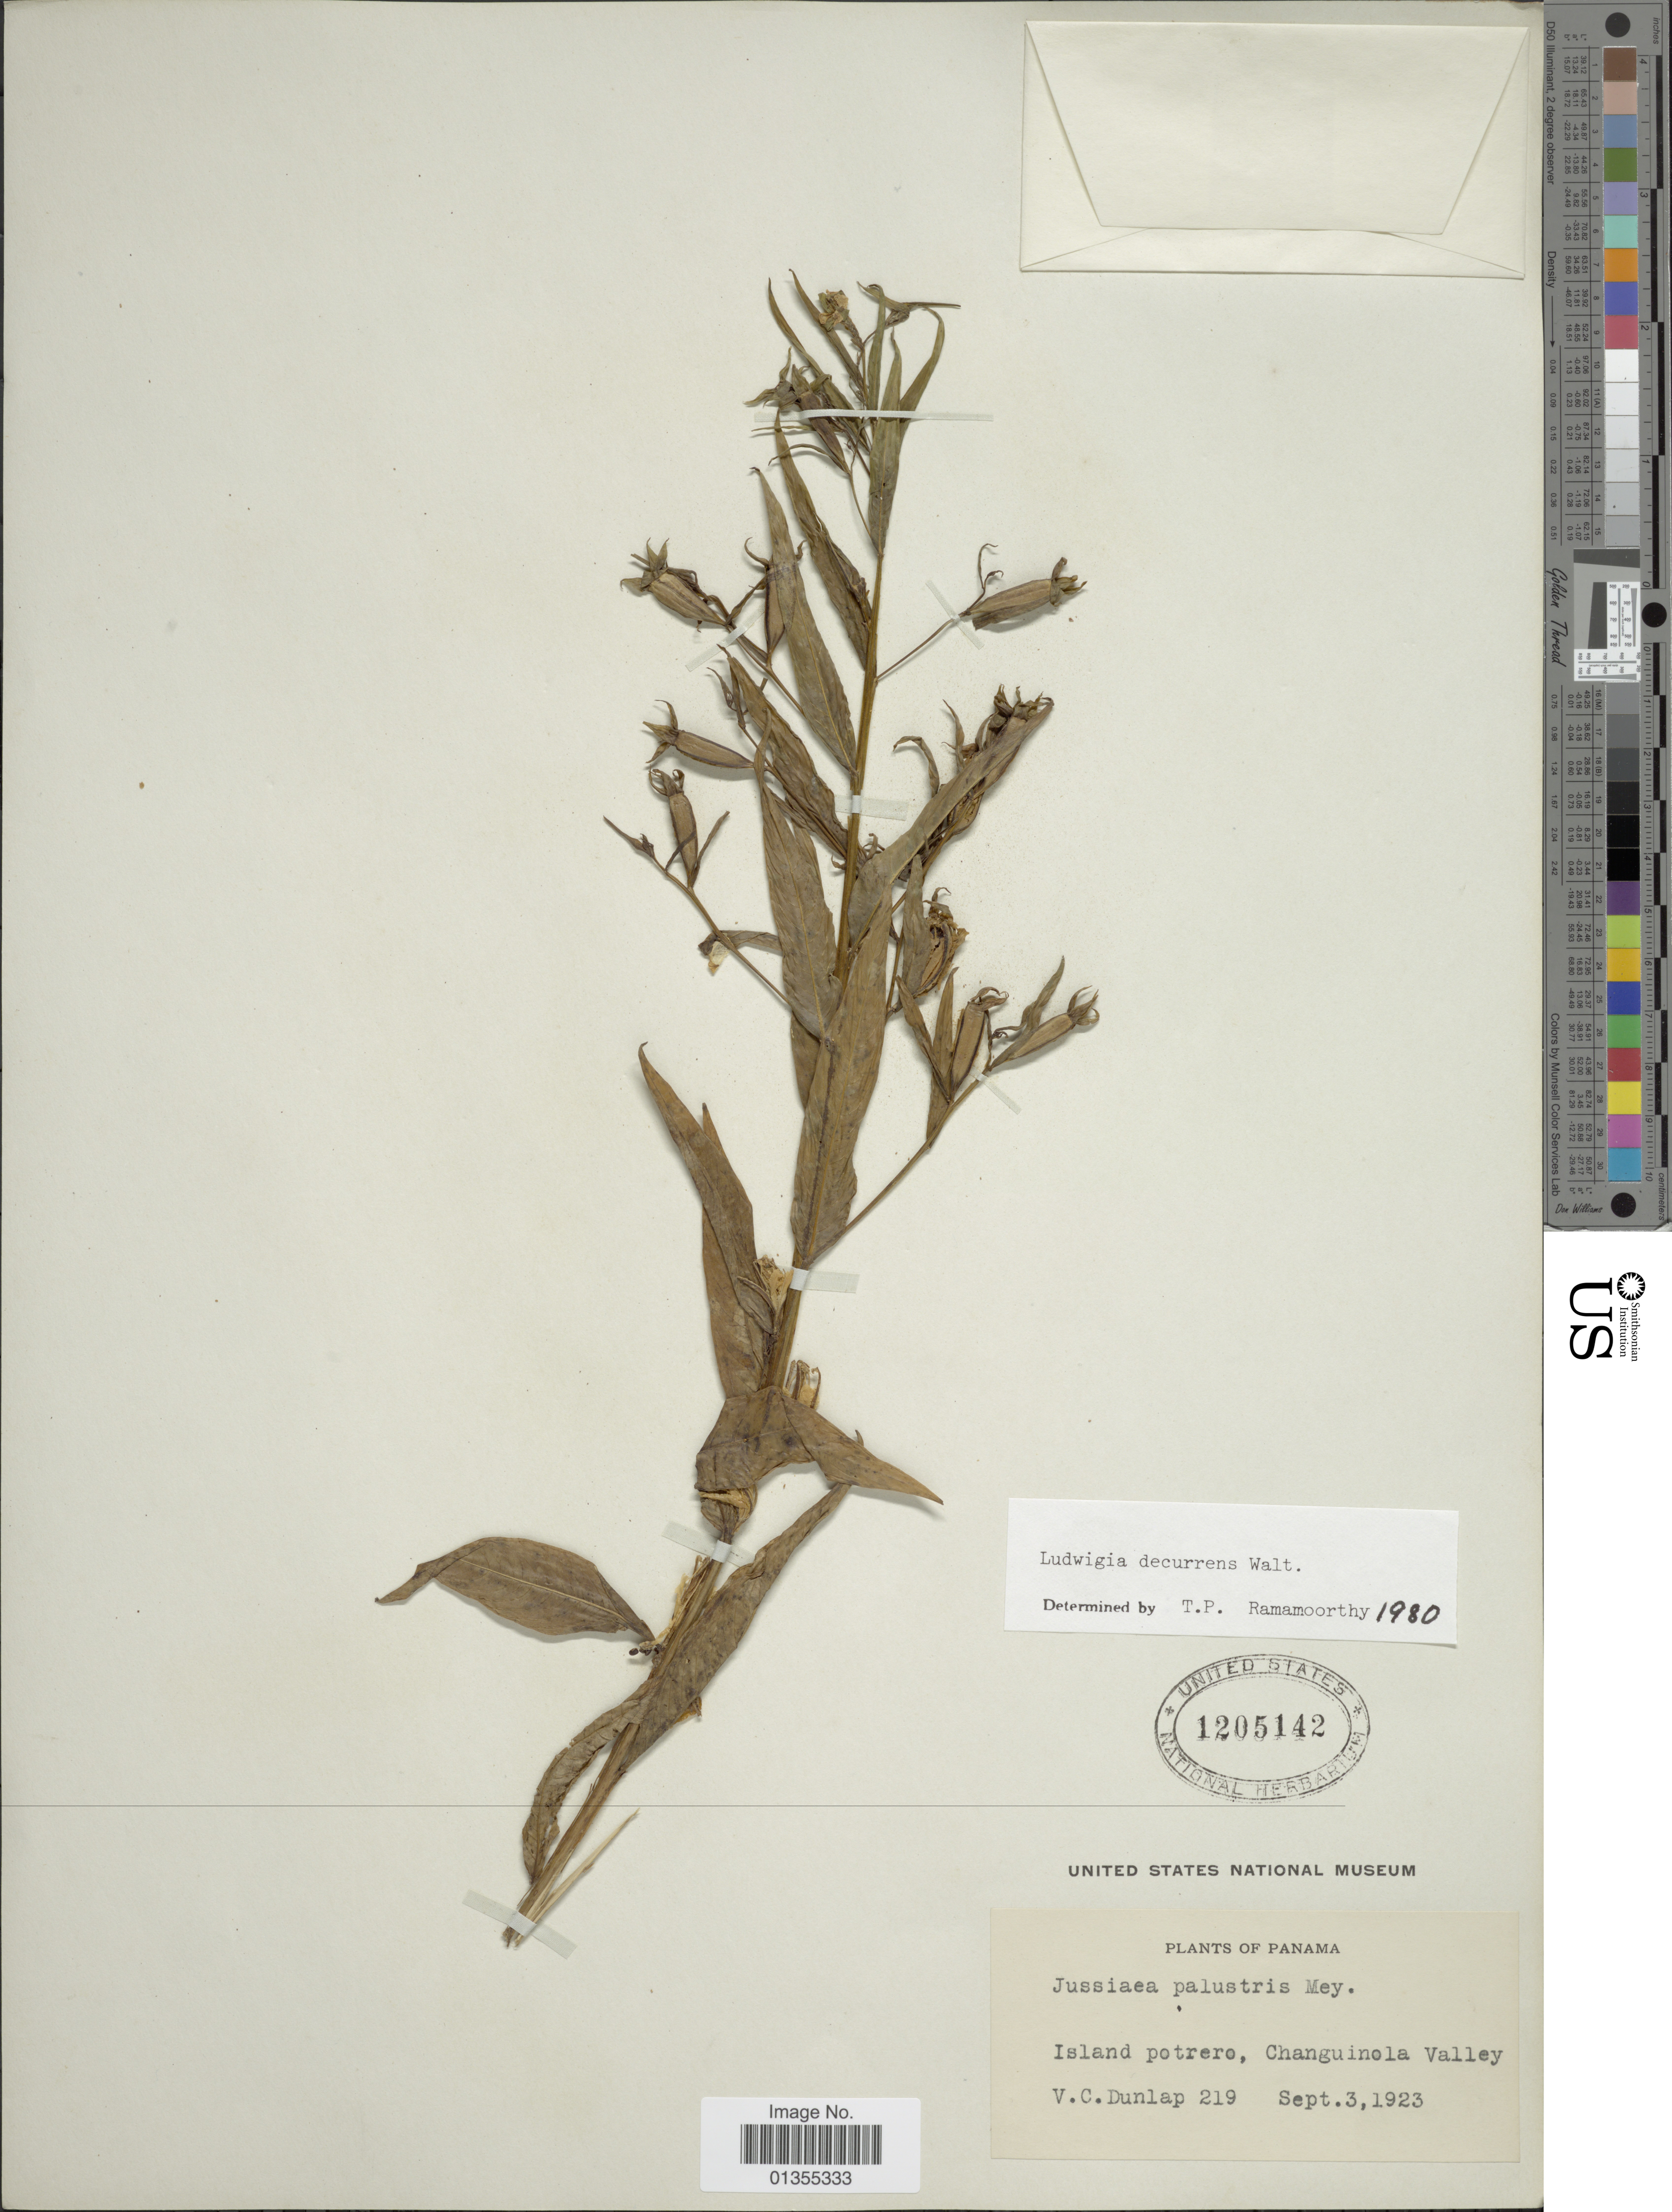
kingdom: Plantae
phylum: Tracheophyta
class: Magnoliopsida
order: Myrtales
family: Onagraceae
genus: Ludwigia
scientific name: Ludwigia decurrens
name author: Walter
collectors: V. C. Dunlap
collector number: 219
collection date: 1923-09-03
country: Panama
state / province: Panamá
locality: Island potrero, Changuinola Valley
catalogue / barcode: US 1205142